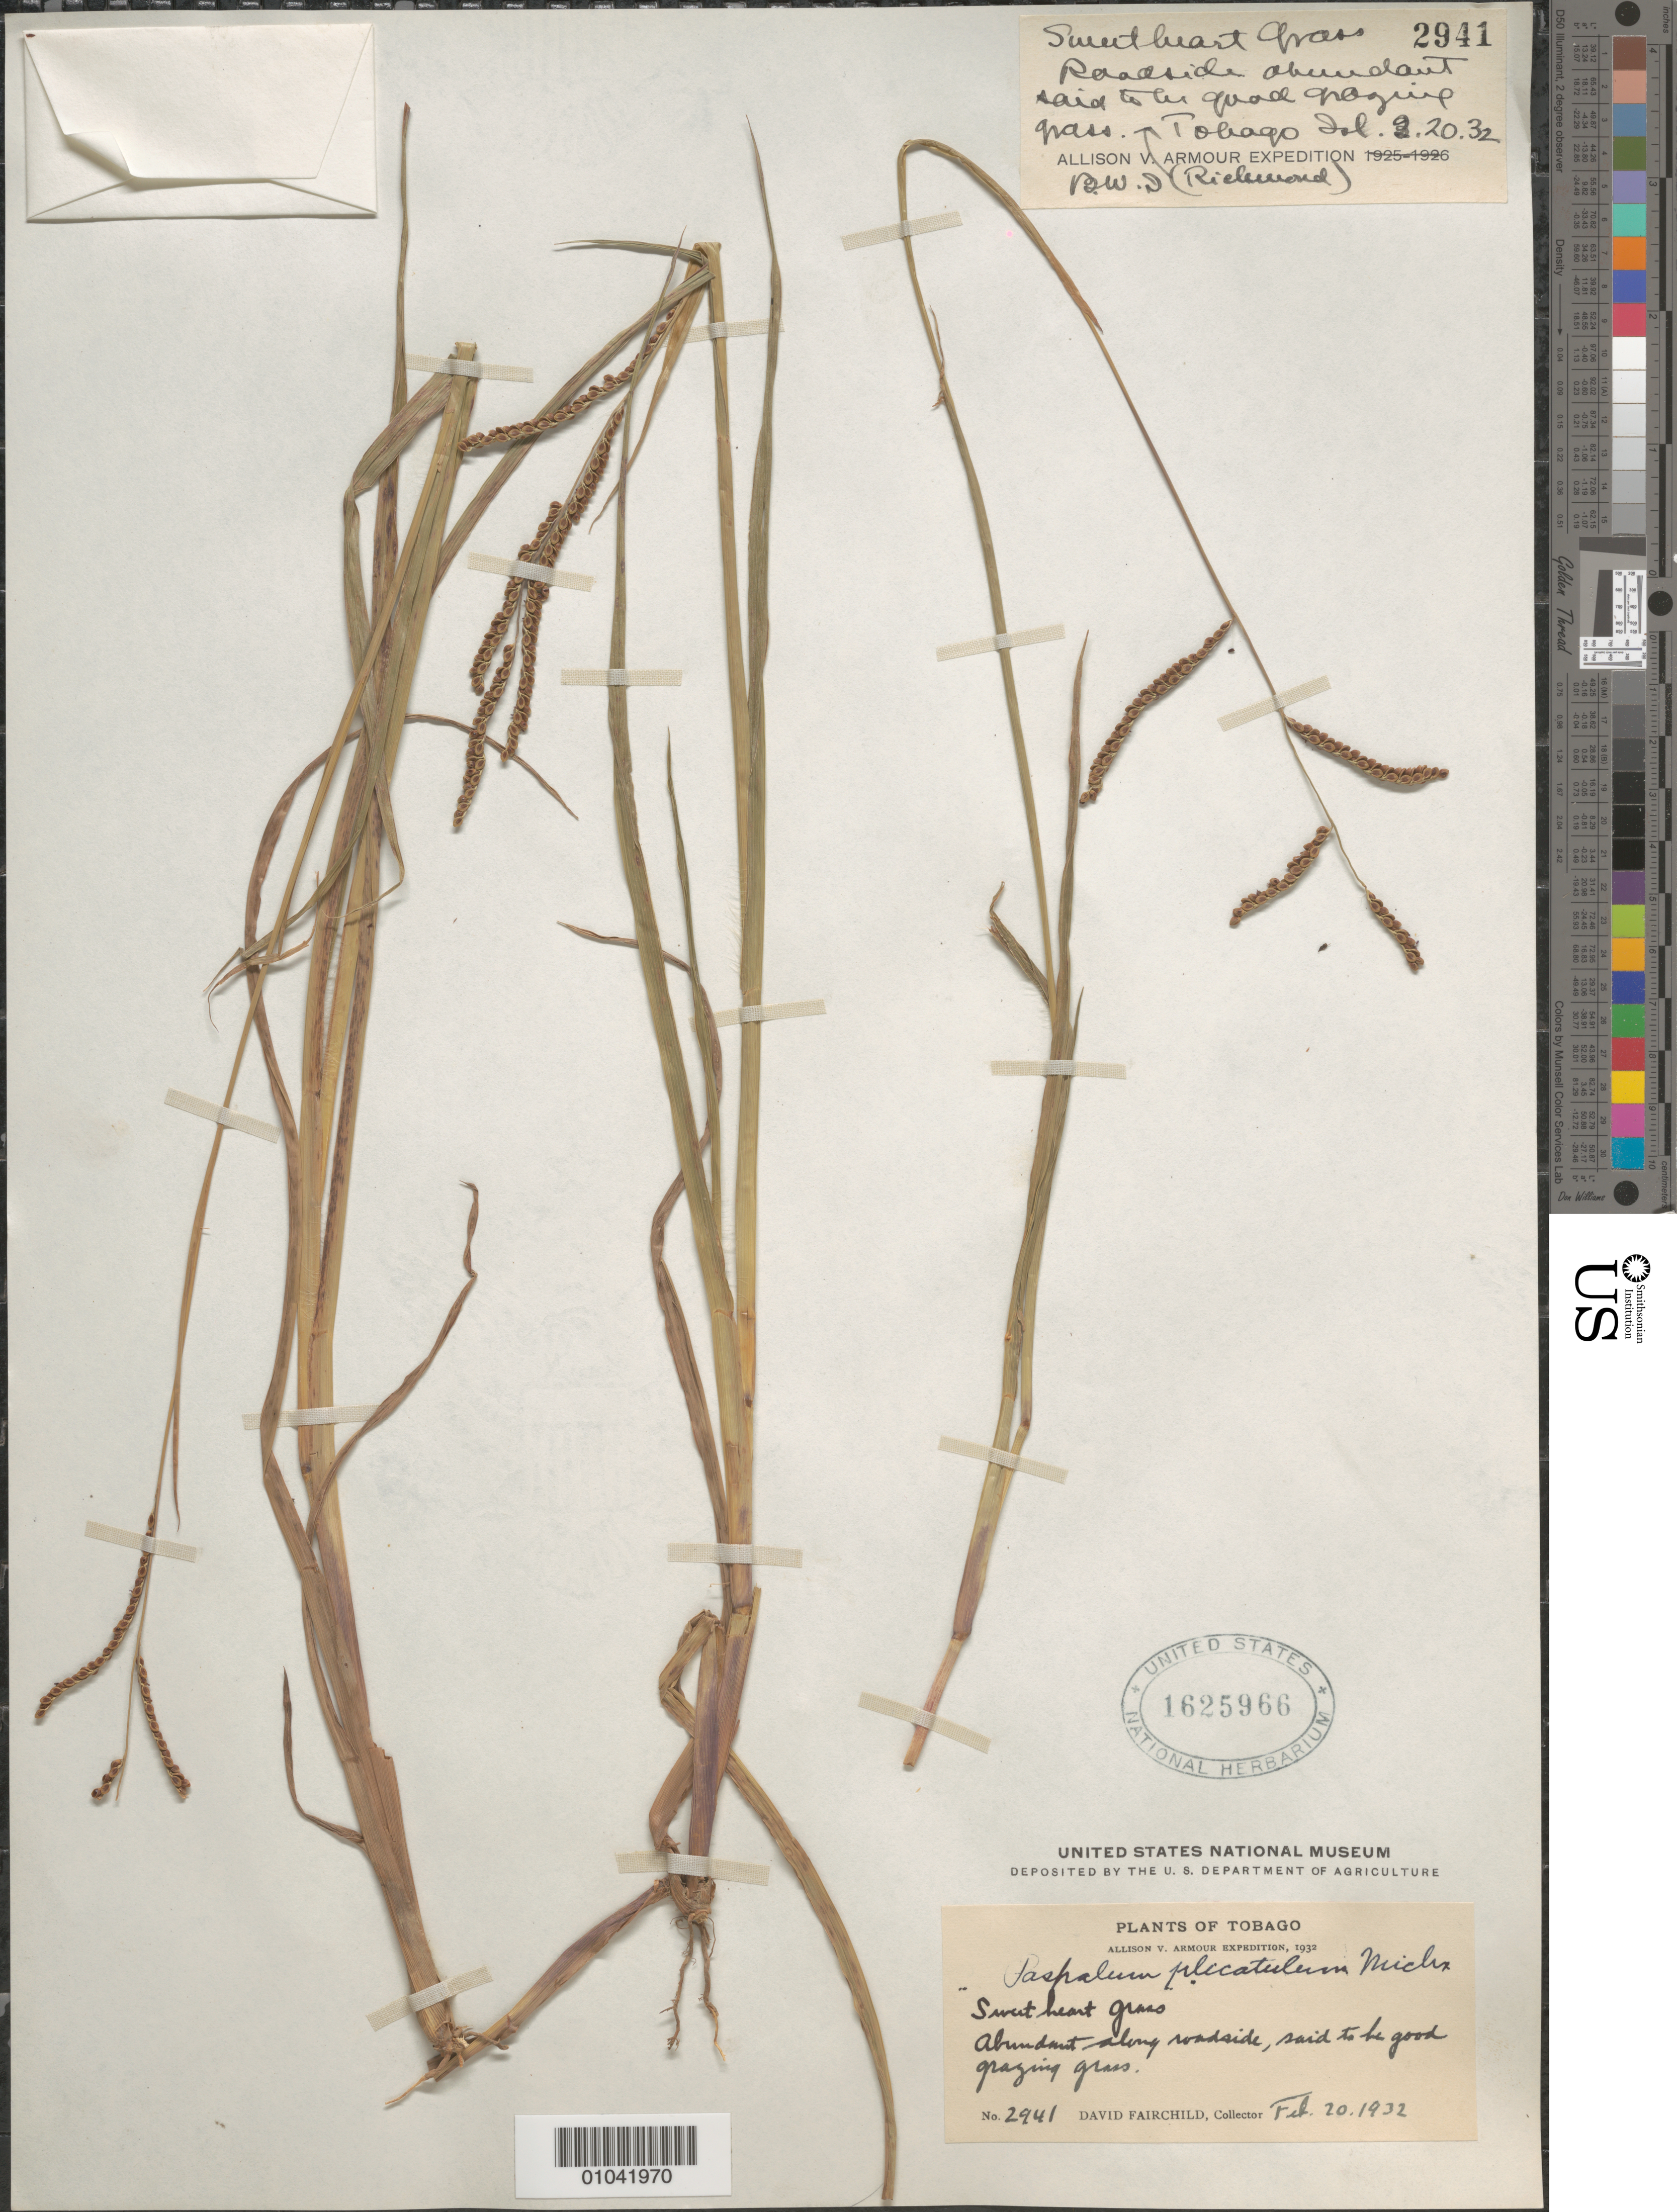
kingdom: Plantae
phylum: Tracheophyta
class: Liliopsida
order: Poales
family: Poaceae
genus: Paspalum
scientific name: Paspalum plicatulum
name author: Michx.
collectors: D. Fairchild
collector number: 2941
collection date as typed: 20 Feb 1932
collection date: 1932-02-20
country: Trinidad and Tobago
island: Tobago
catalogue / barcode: US 1625966